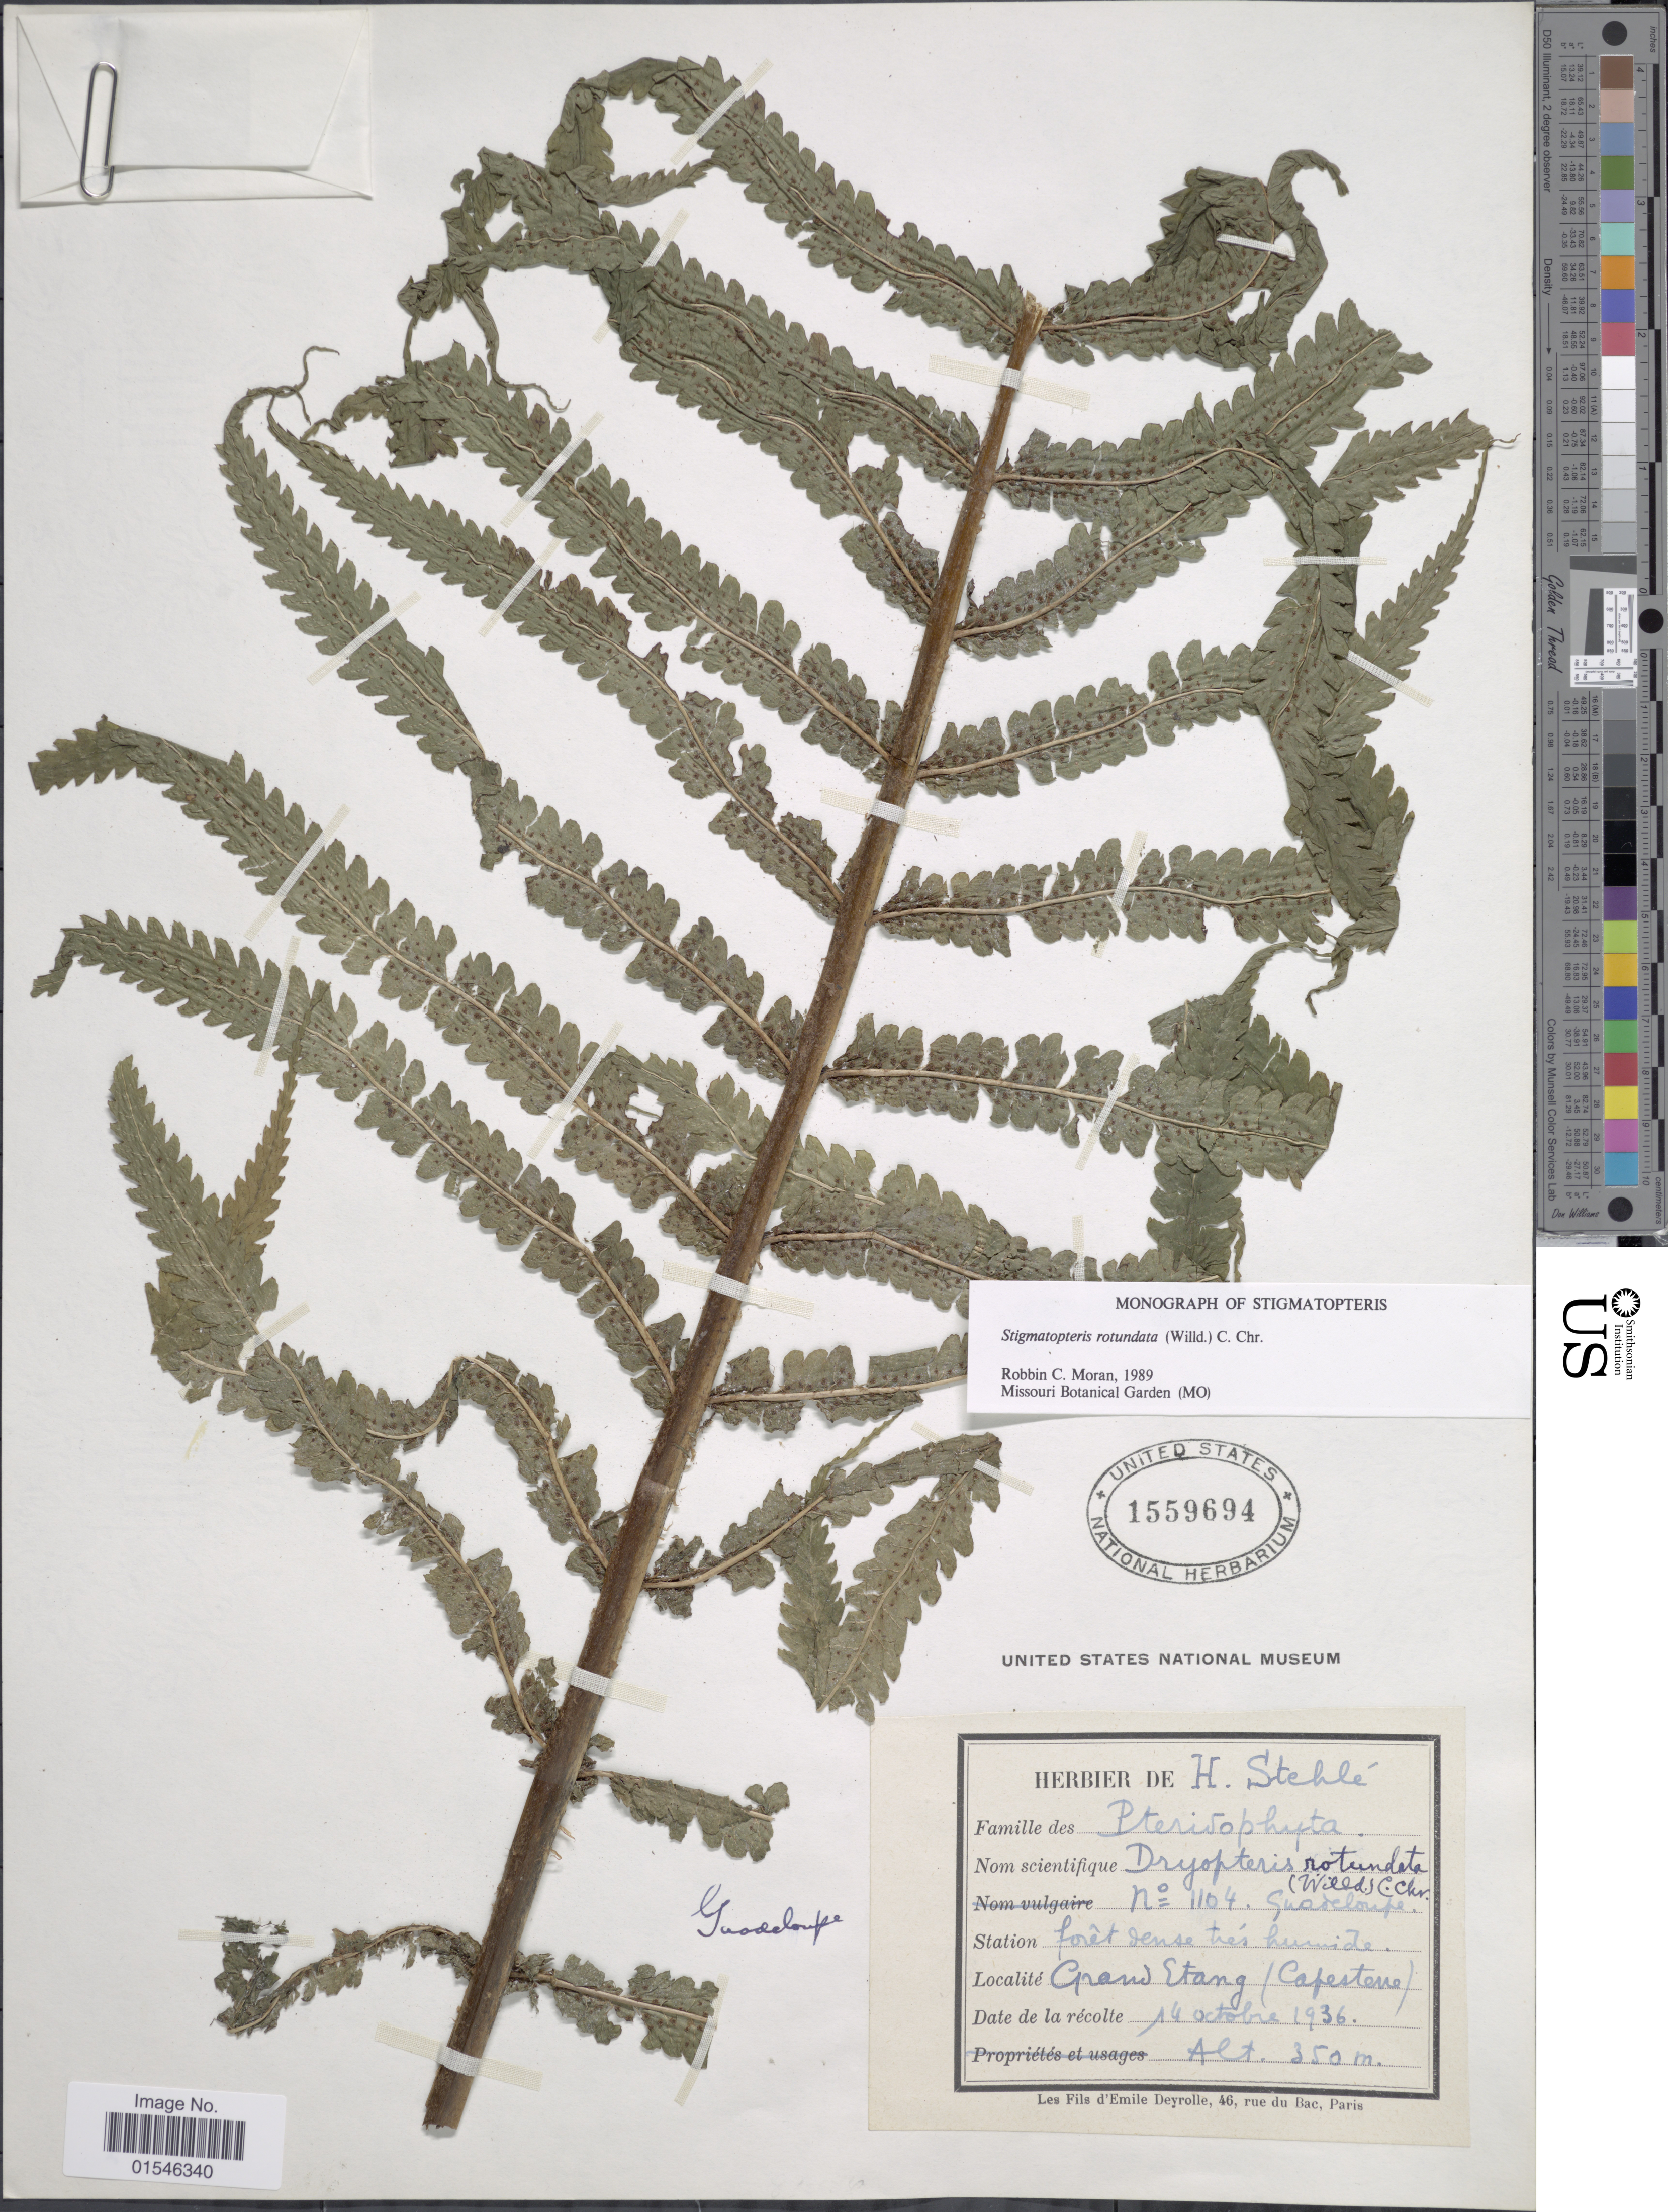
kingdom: Plantae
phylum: Tracheophyta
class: Polypodiopsida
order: Polypodiales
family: Dryopteridaceae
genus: Stigmatopteris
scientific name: Stigmatopteris rotundata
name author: (Willd.) C. Chr.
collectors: H. Stehlé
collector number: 1104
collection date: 1936-10-14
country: Guadeloupe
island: Leeward Is.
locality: Forêt dense tres humide Grand Etang (Capesterre).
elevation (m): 350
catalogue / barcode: US 1559694